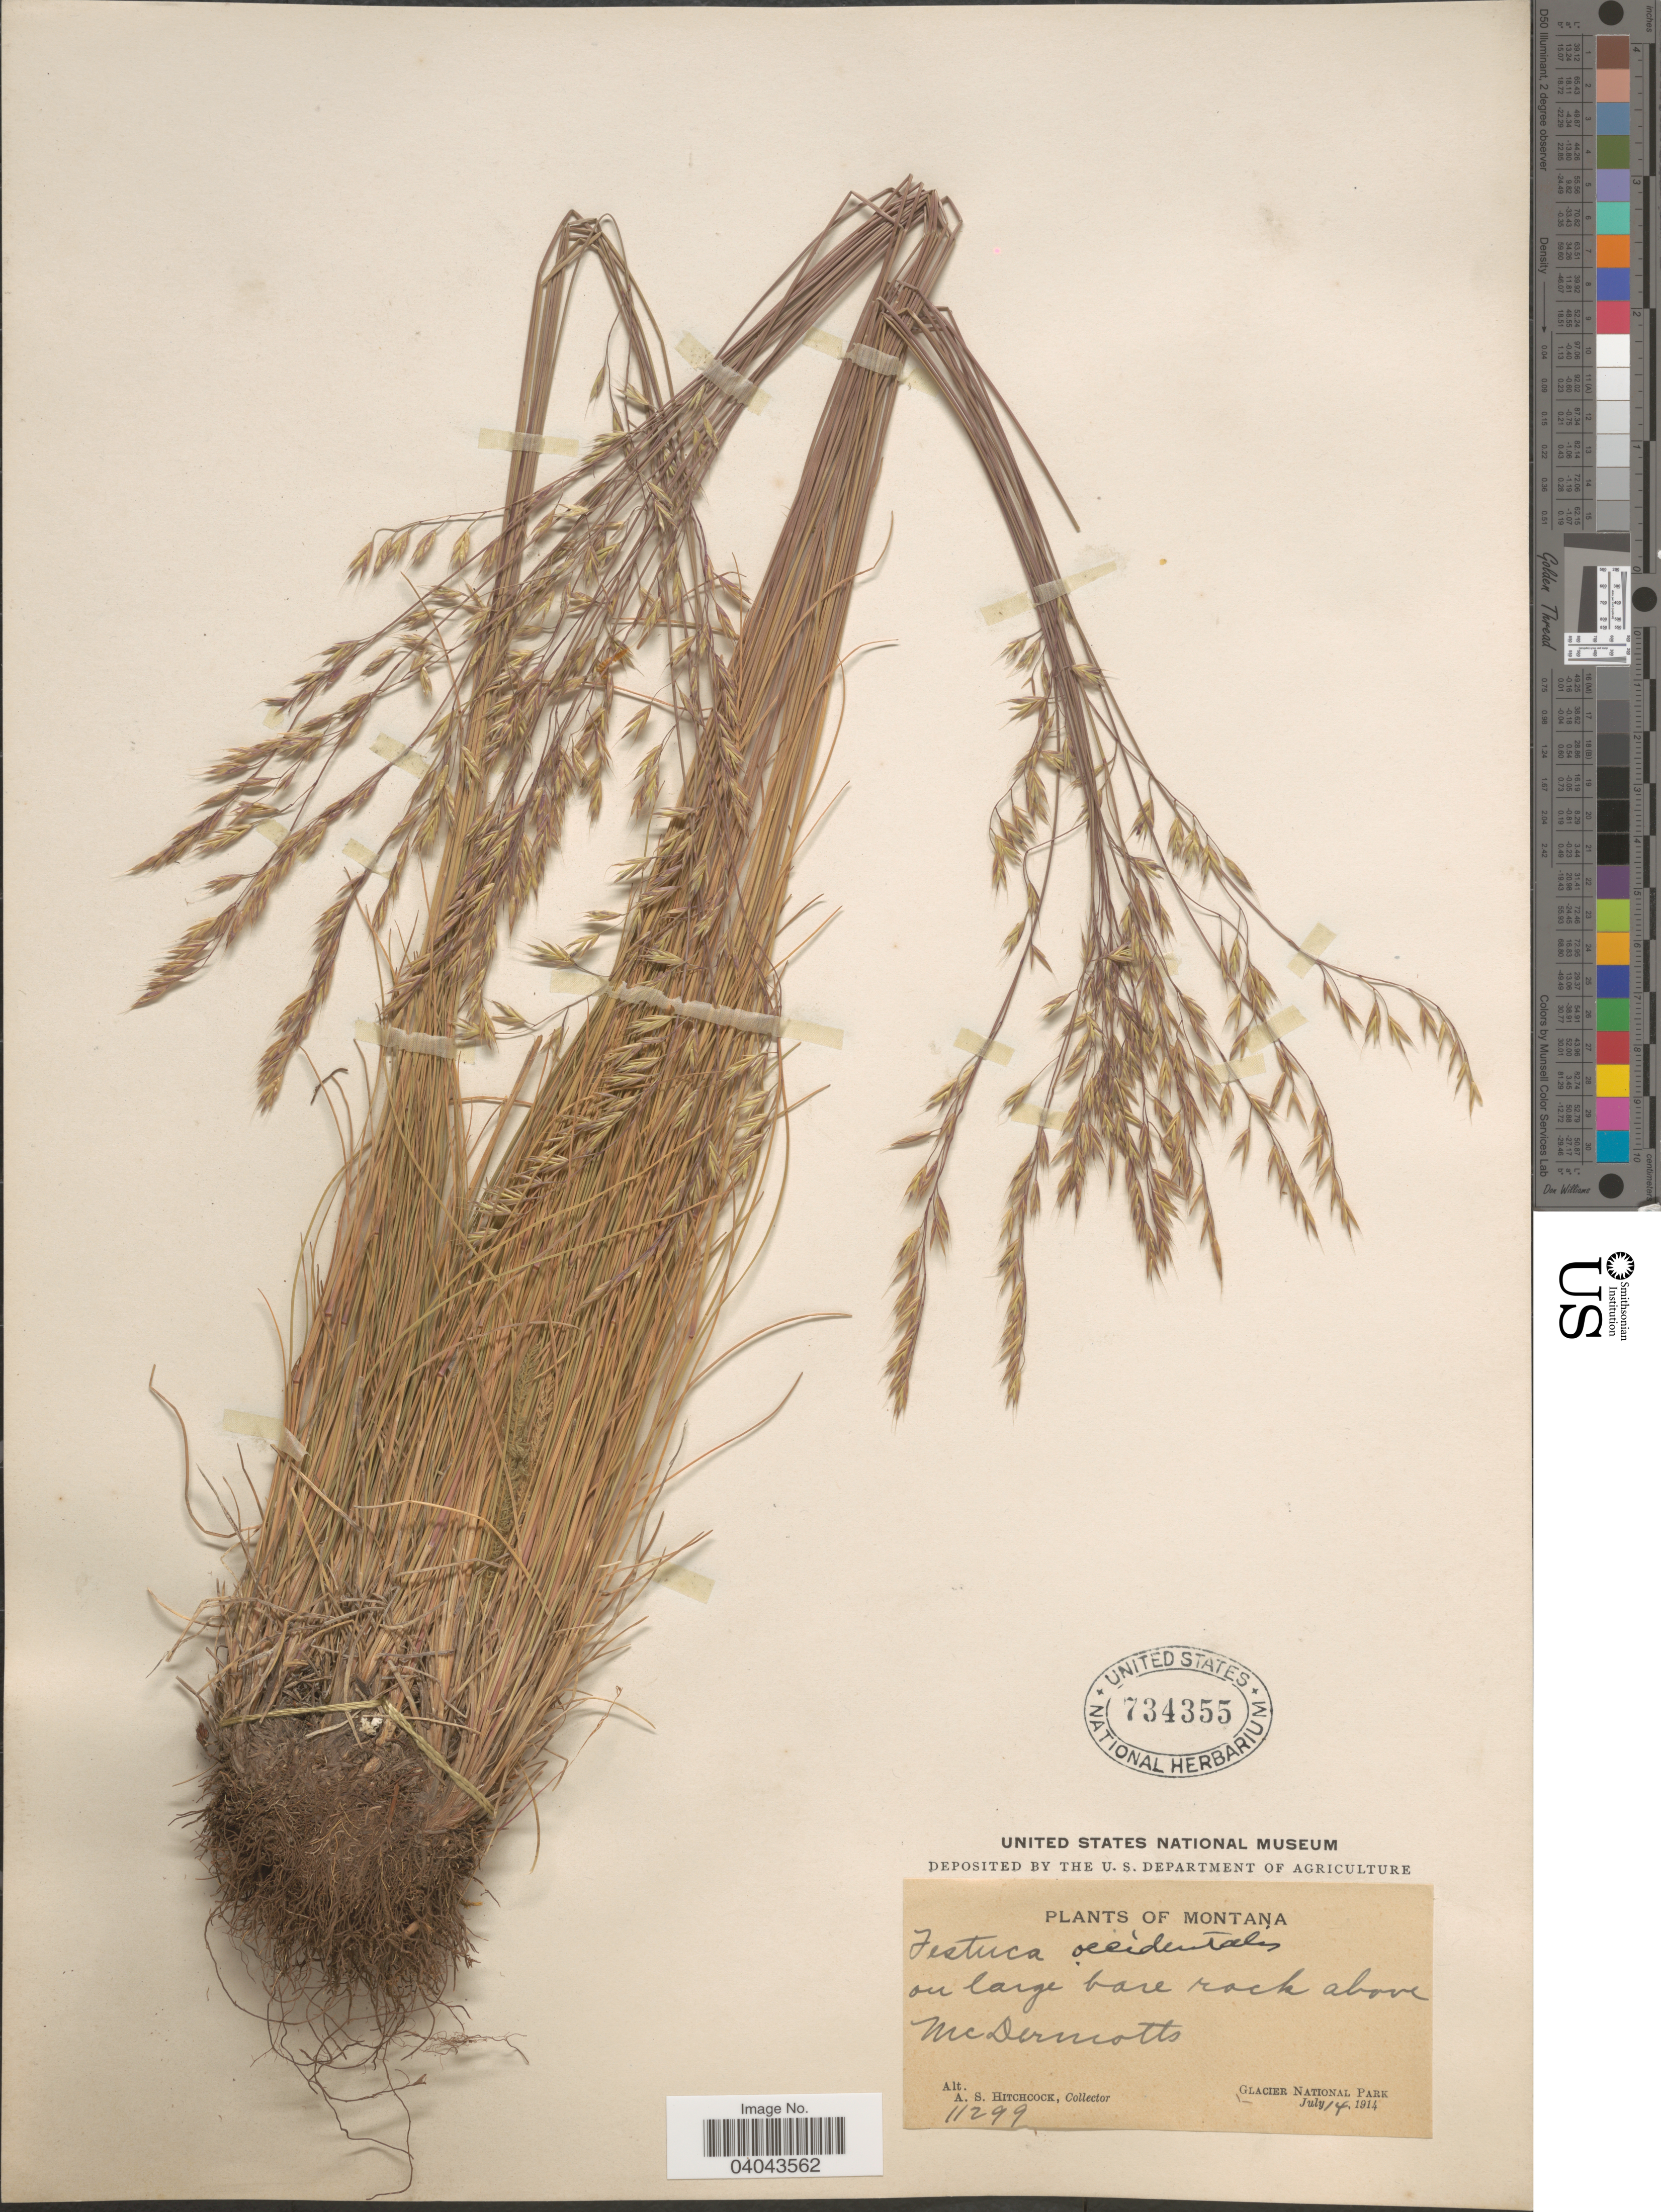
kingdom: Plantae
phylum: Tracheophyta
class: Liliopsida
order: Poales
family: Poaceae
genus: Festuca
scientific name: Festuca occidentalis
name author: Hook.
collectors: A. S. Hitchcock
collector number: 11299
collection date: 1914-07-14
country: United States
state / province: Montana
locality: On large bare rock above McDermotts. Glacier National Park.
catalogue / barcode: US 734355